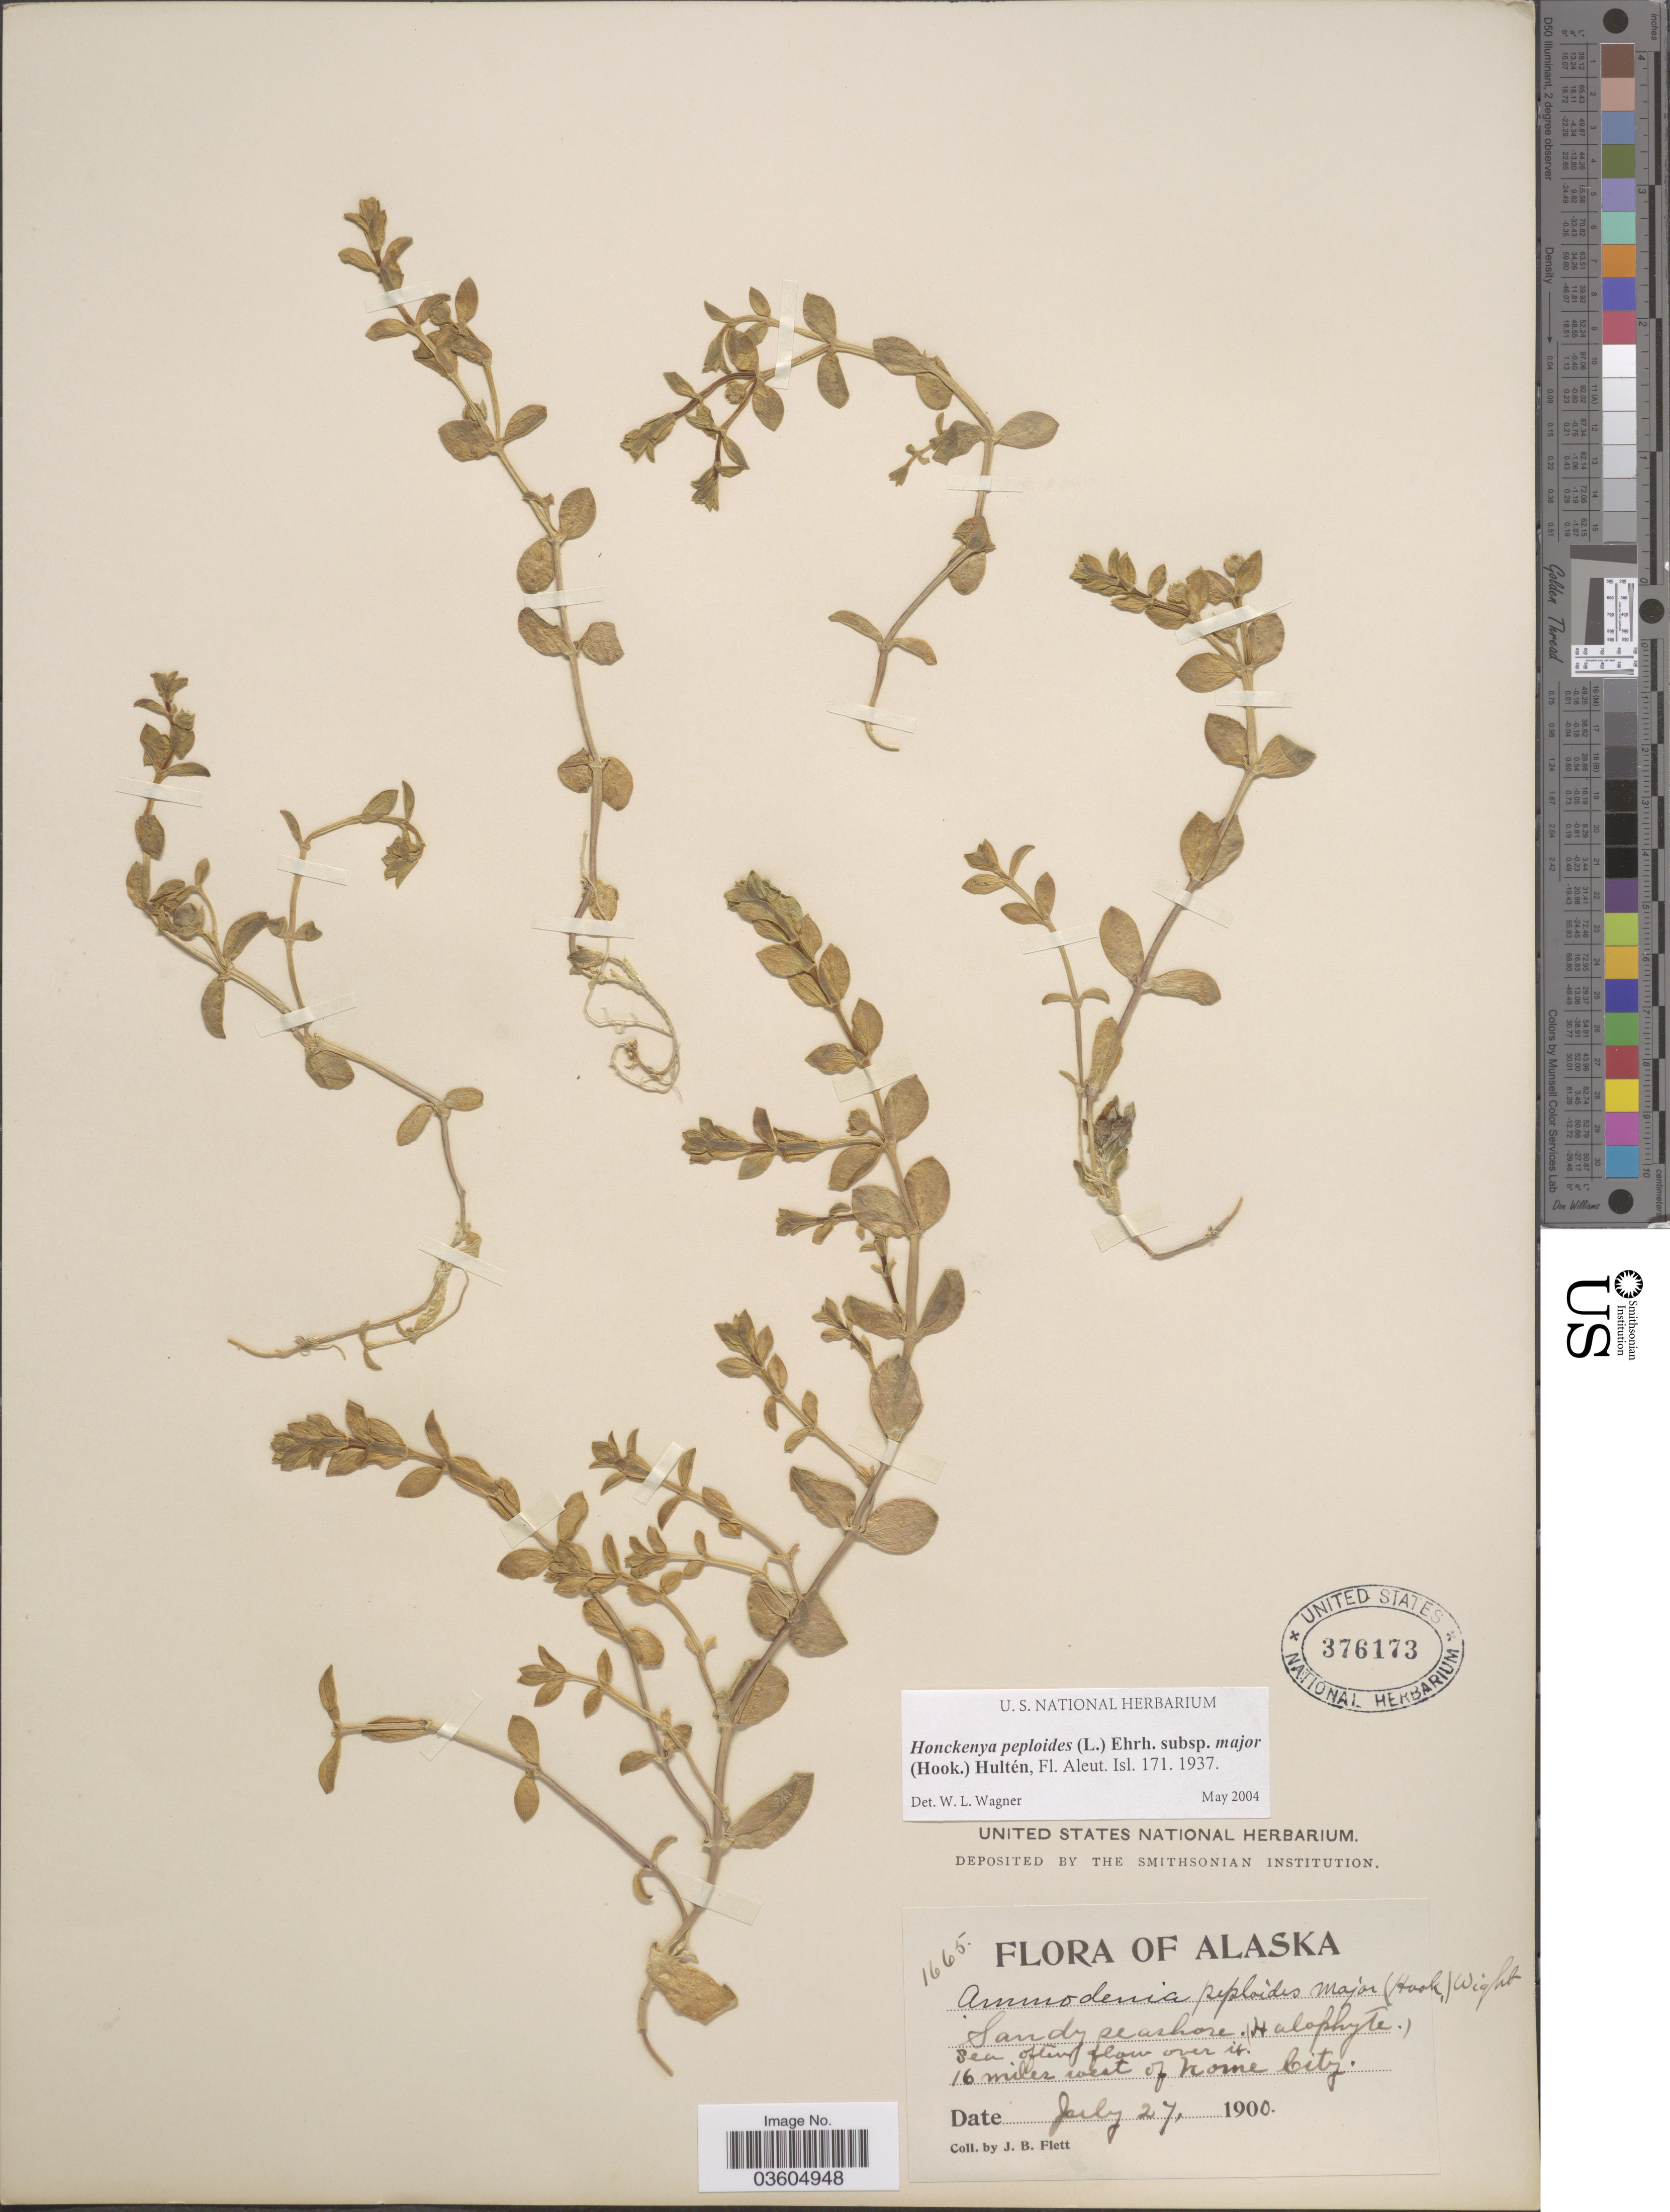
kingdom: Plantae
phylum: Tracheophyta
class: Magnoliopsida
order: Caryophyllales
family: Caryophyllaceae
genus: Honckenya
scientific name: Honckenya peploides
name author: (L.) Ehrh.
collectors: J. Flett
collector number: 1665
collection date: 1900-07-27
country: United States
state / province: Alaska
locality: Sandy seashore. 16 miles west of Nome City.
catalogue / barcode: US 376173